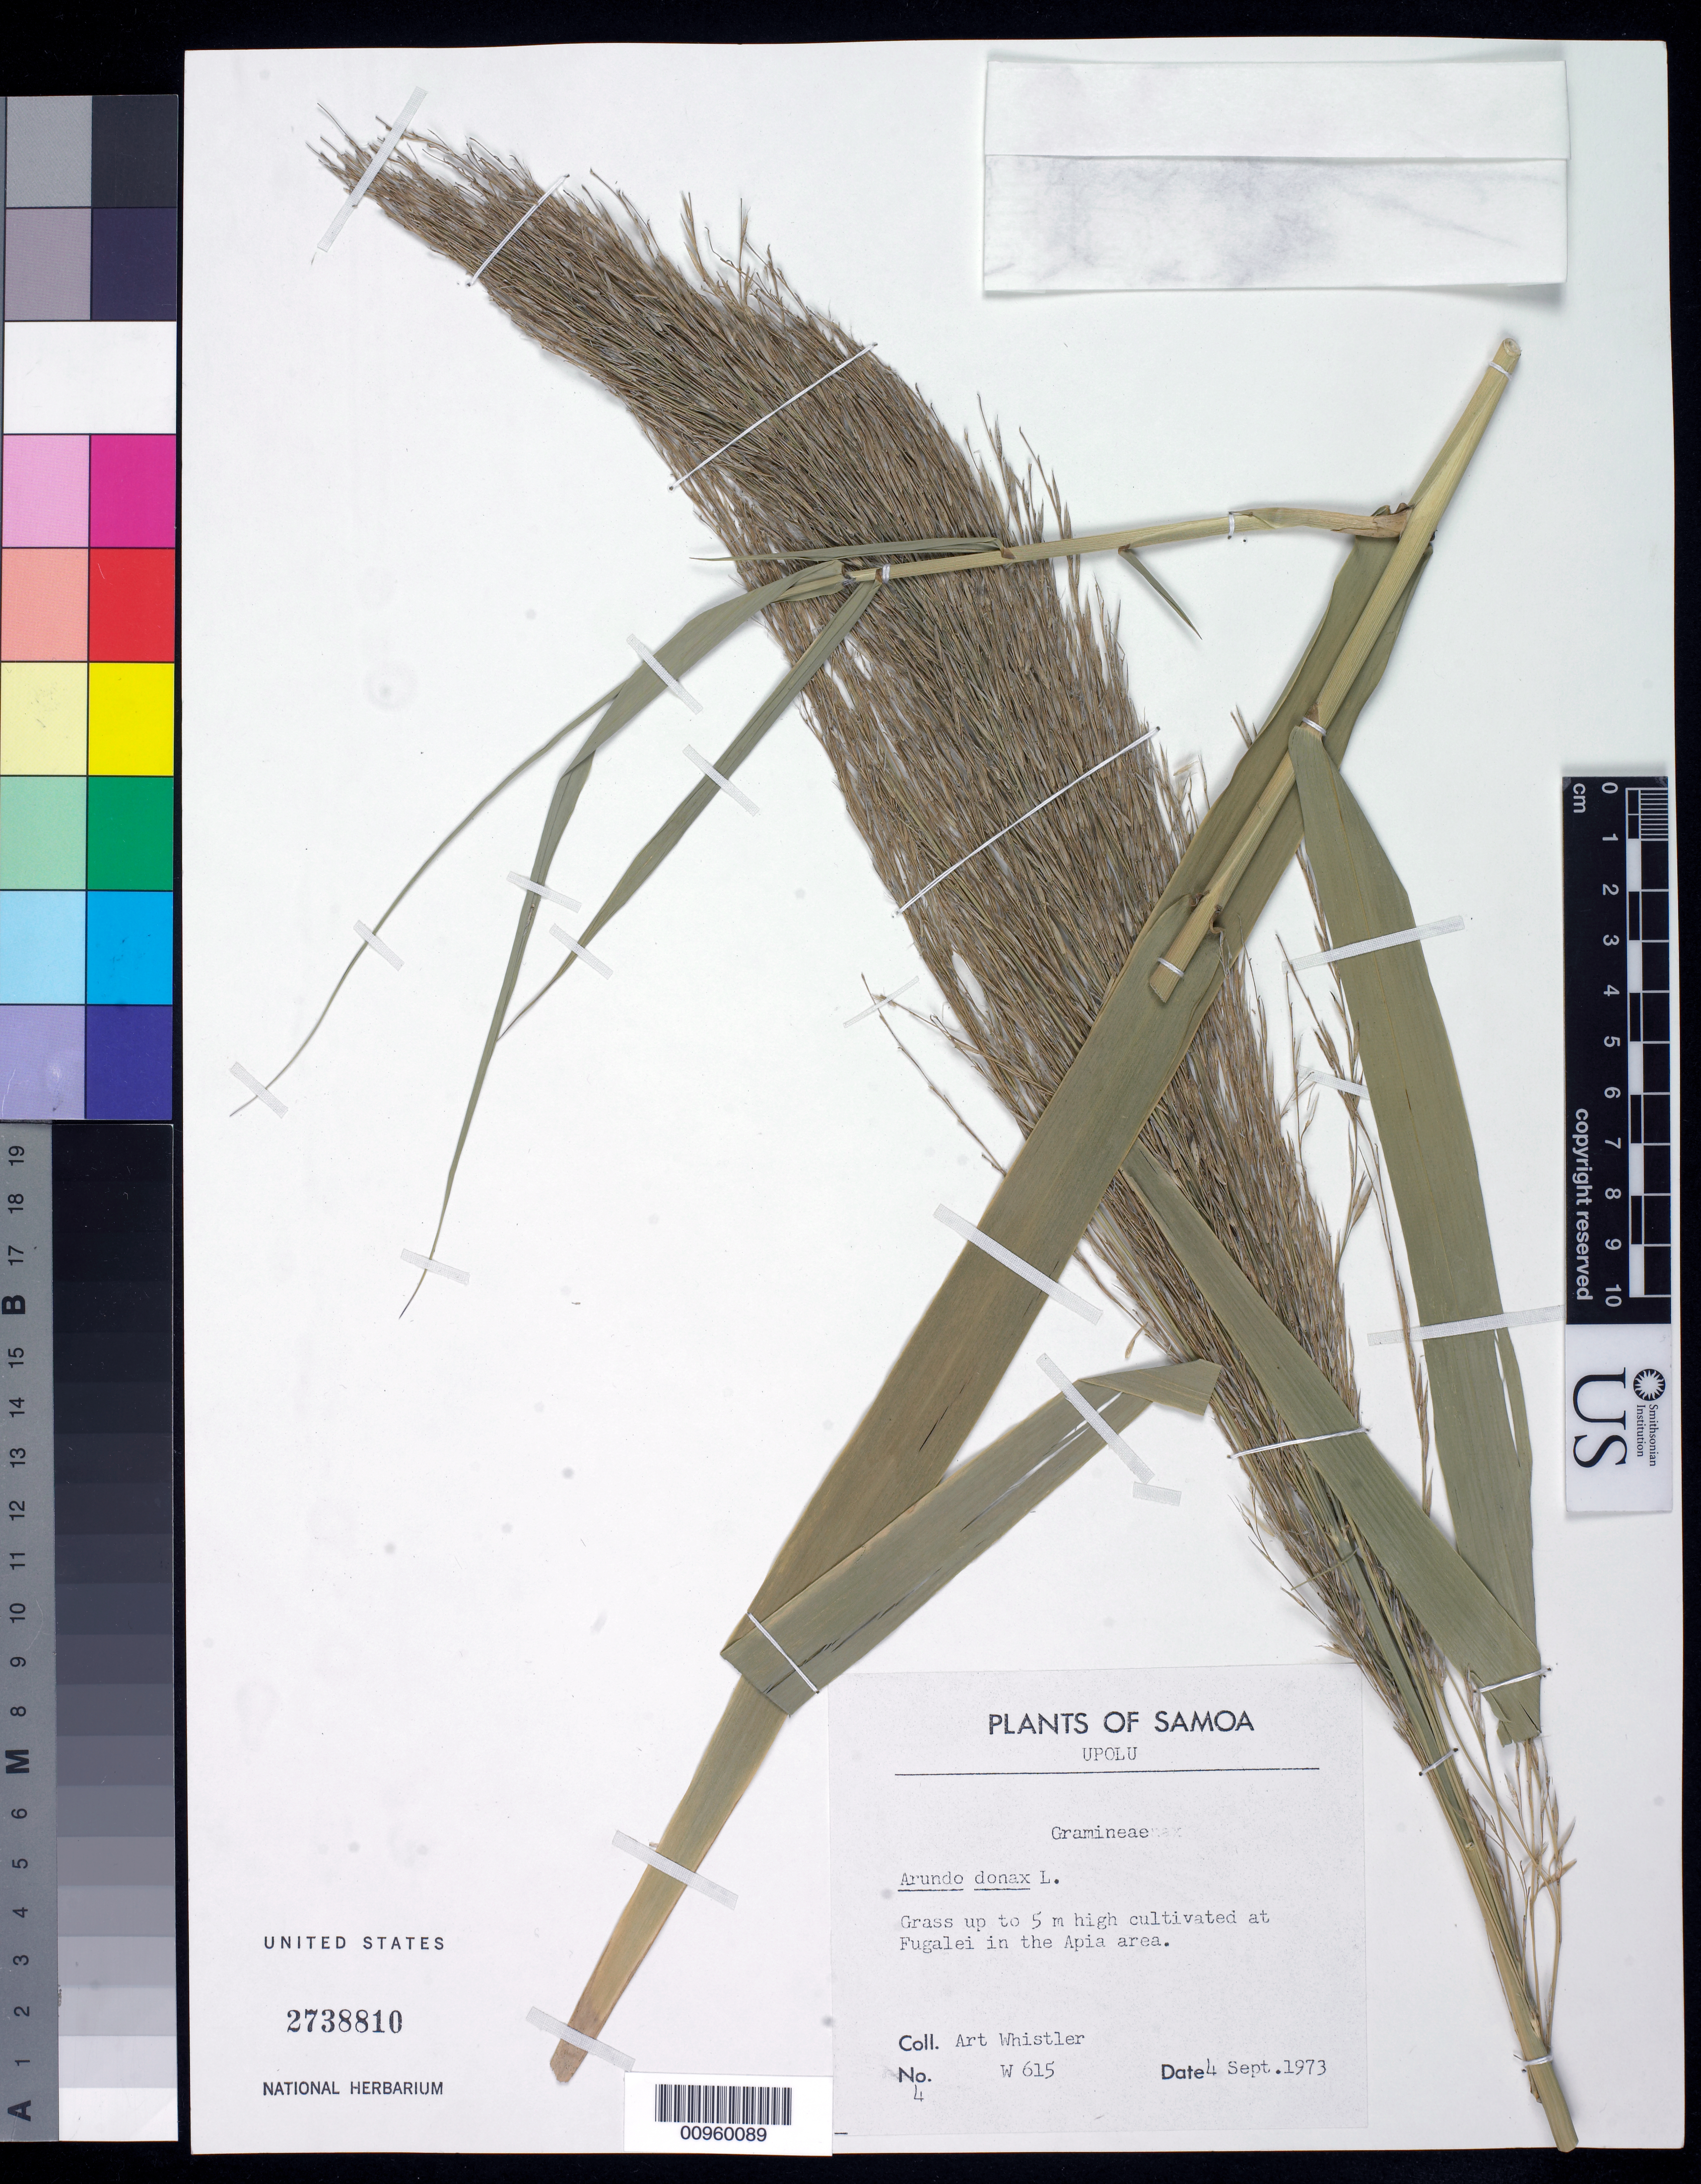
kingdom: Plantae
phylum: Tracheophyta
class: Liliopsida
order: Poales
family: Poaceae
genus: Arundo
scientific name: Arundo donax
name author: L.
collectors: A. Whistler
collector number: W 615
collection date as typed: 04 Sep 1973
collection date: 1973-09-04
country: Samoa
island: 'Upolu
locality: Fugalei, Apia area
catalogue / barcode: US 2738810